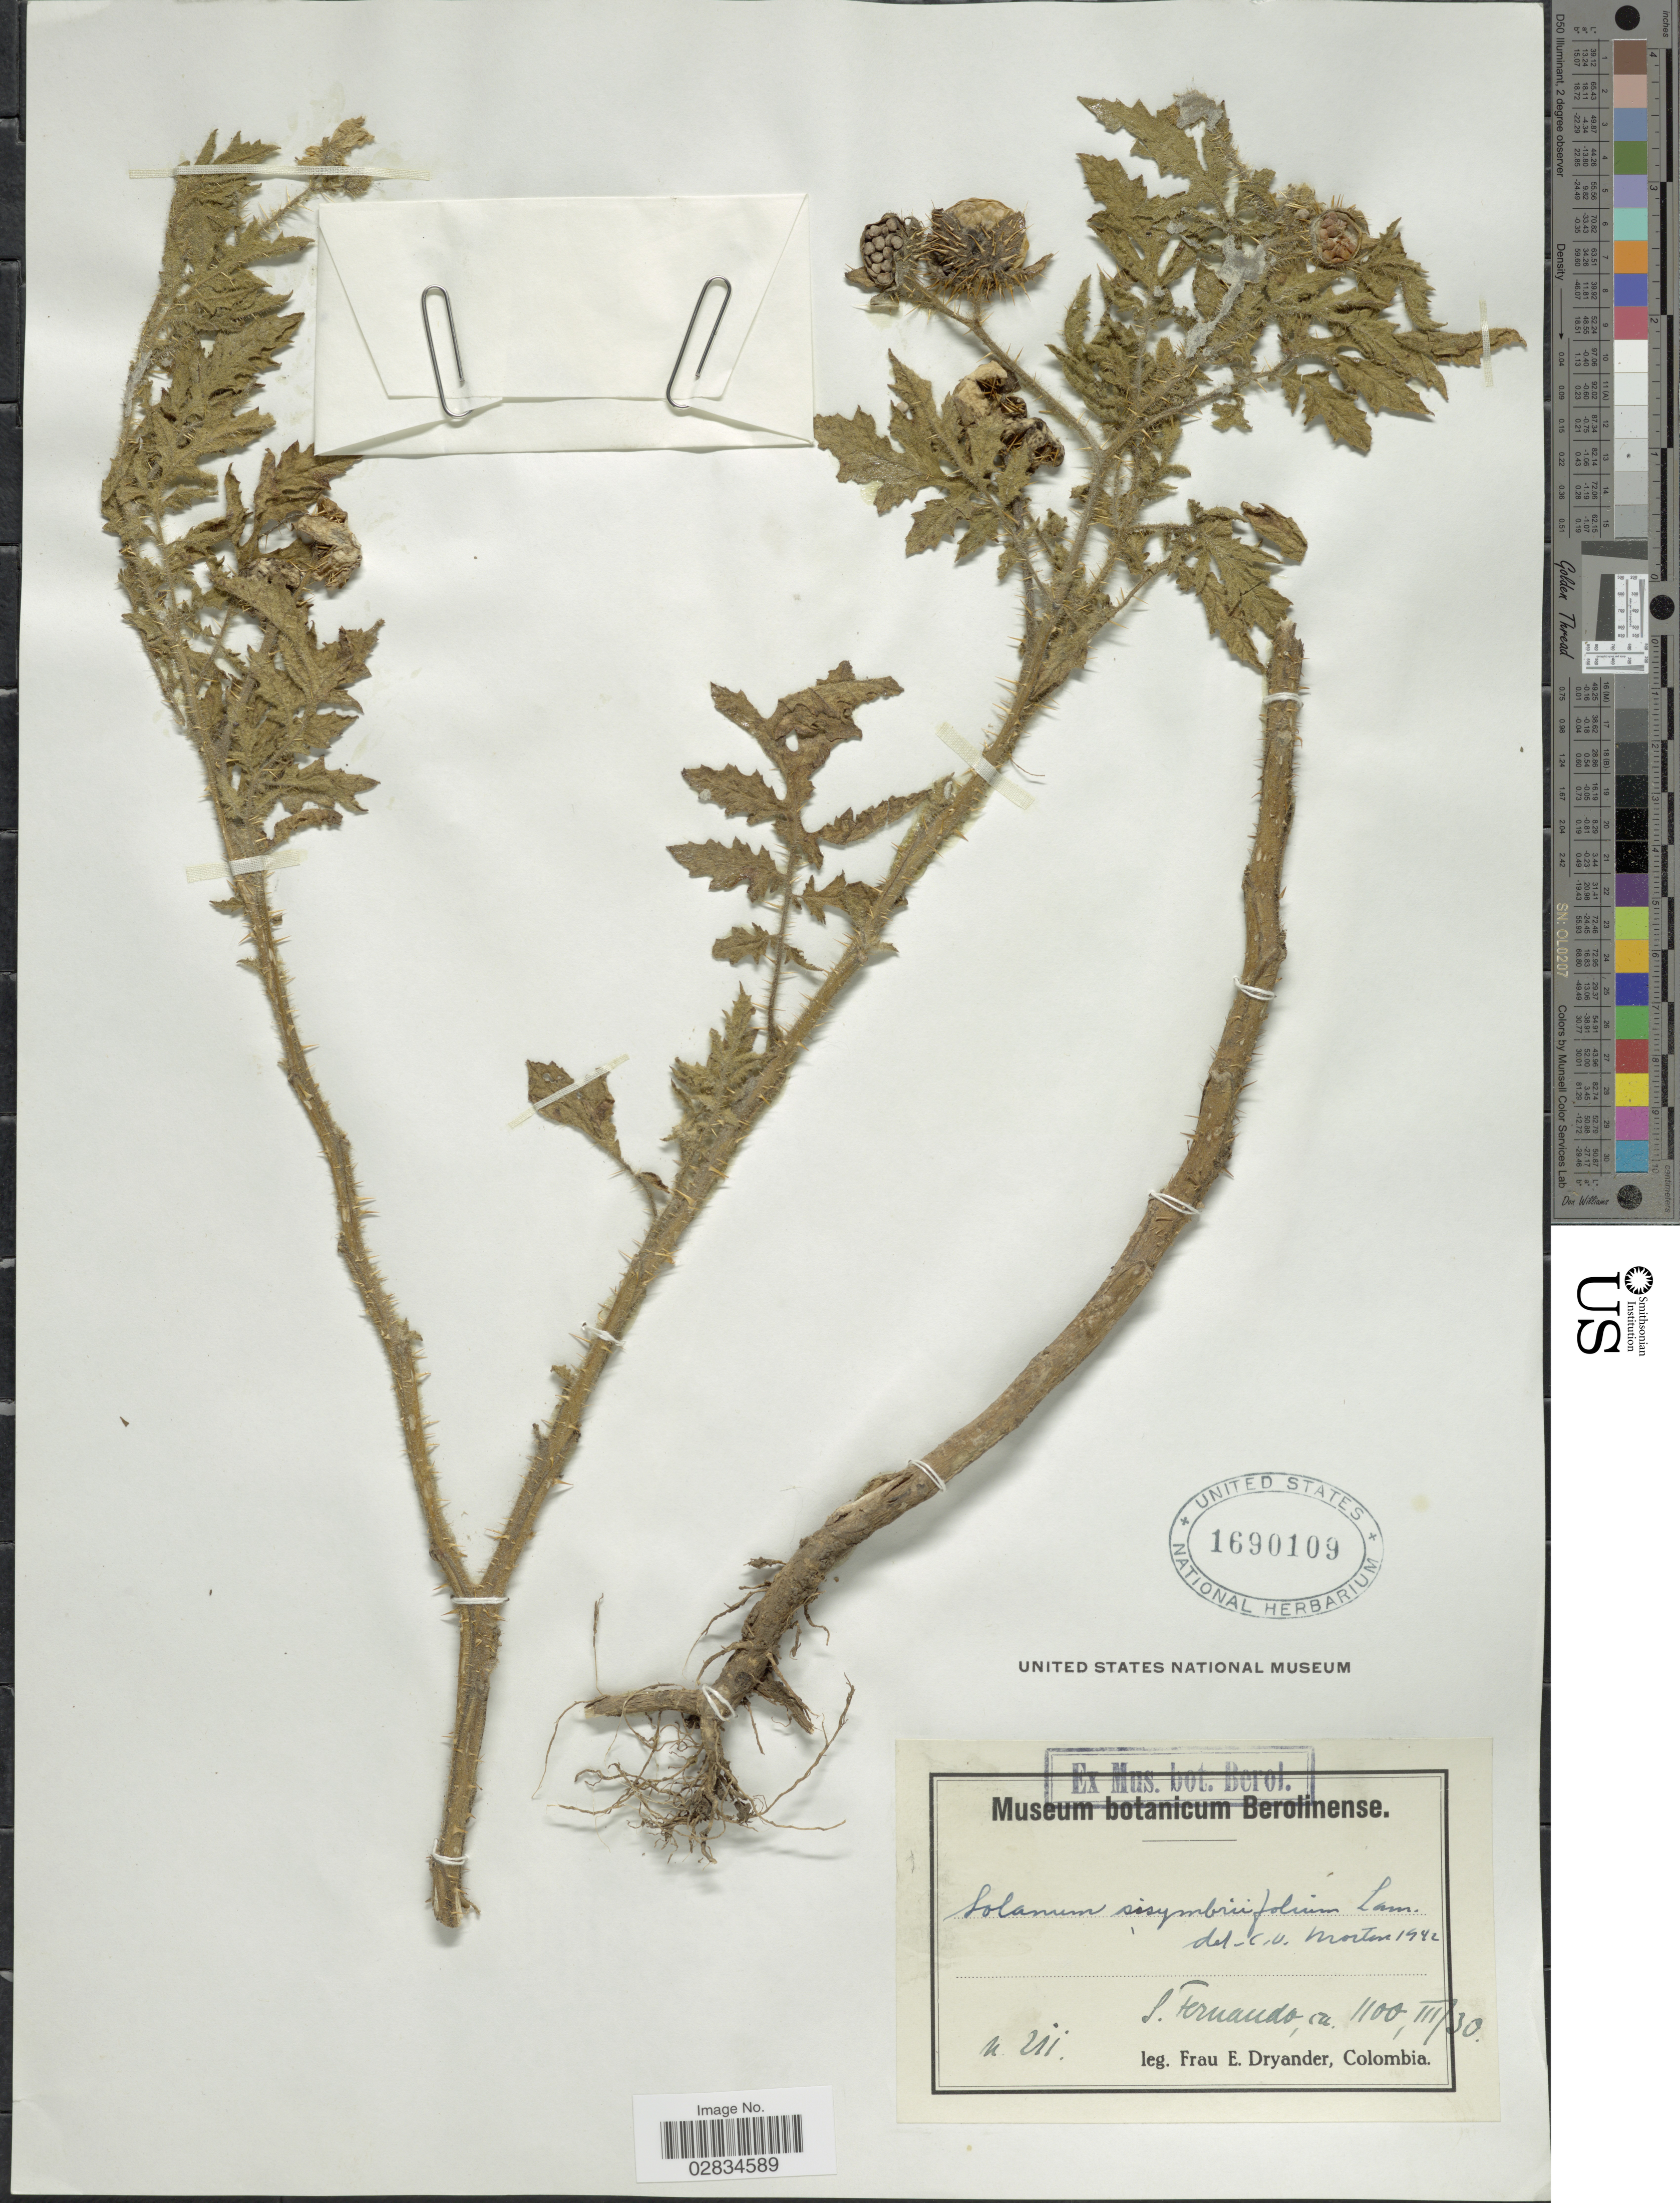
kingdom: Plantae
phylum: Tracheophyta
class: Magnoliopsida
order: Solanales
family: Solanaceae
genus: Solanum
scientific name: Solanum sisymbriifolium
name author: Lam.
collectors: F. Dryander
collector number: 211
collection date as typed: Transcribed d/m/y: /3/30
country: Colombia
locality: S. Fernando.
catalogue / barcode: US 1690109